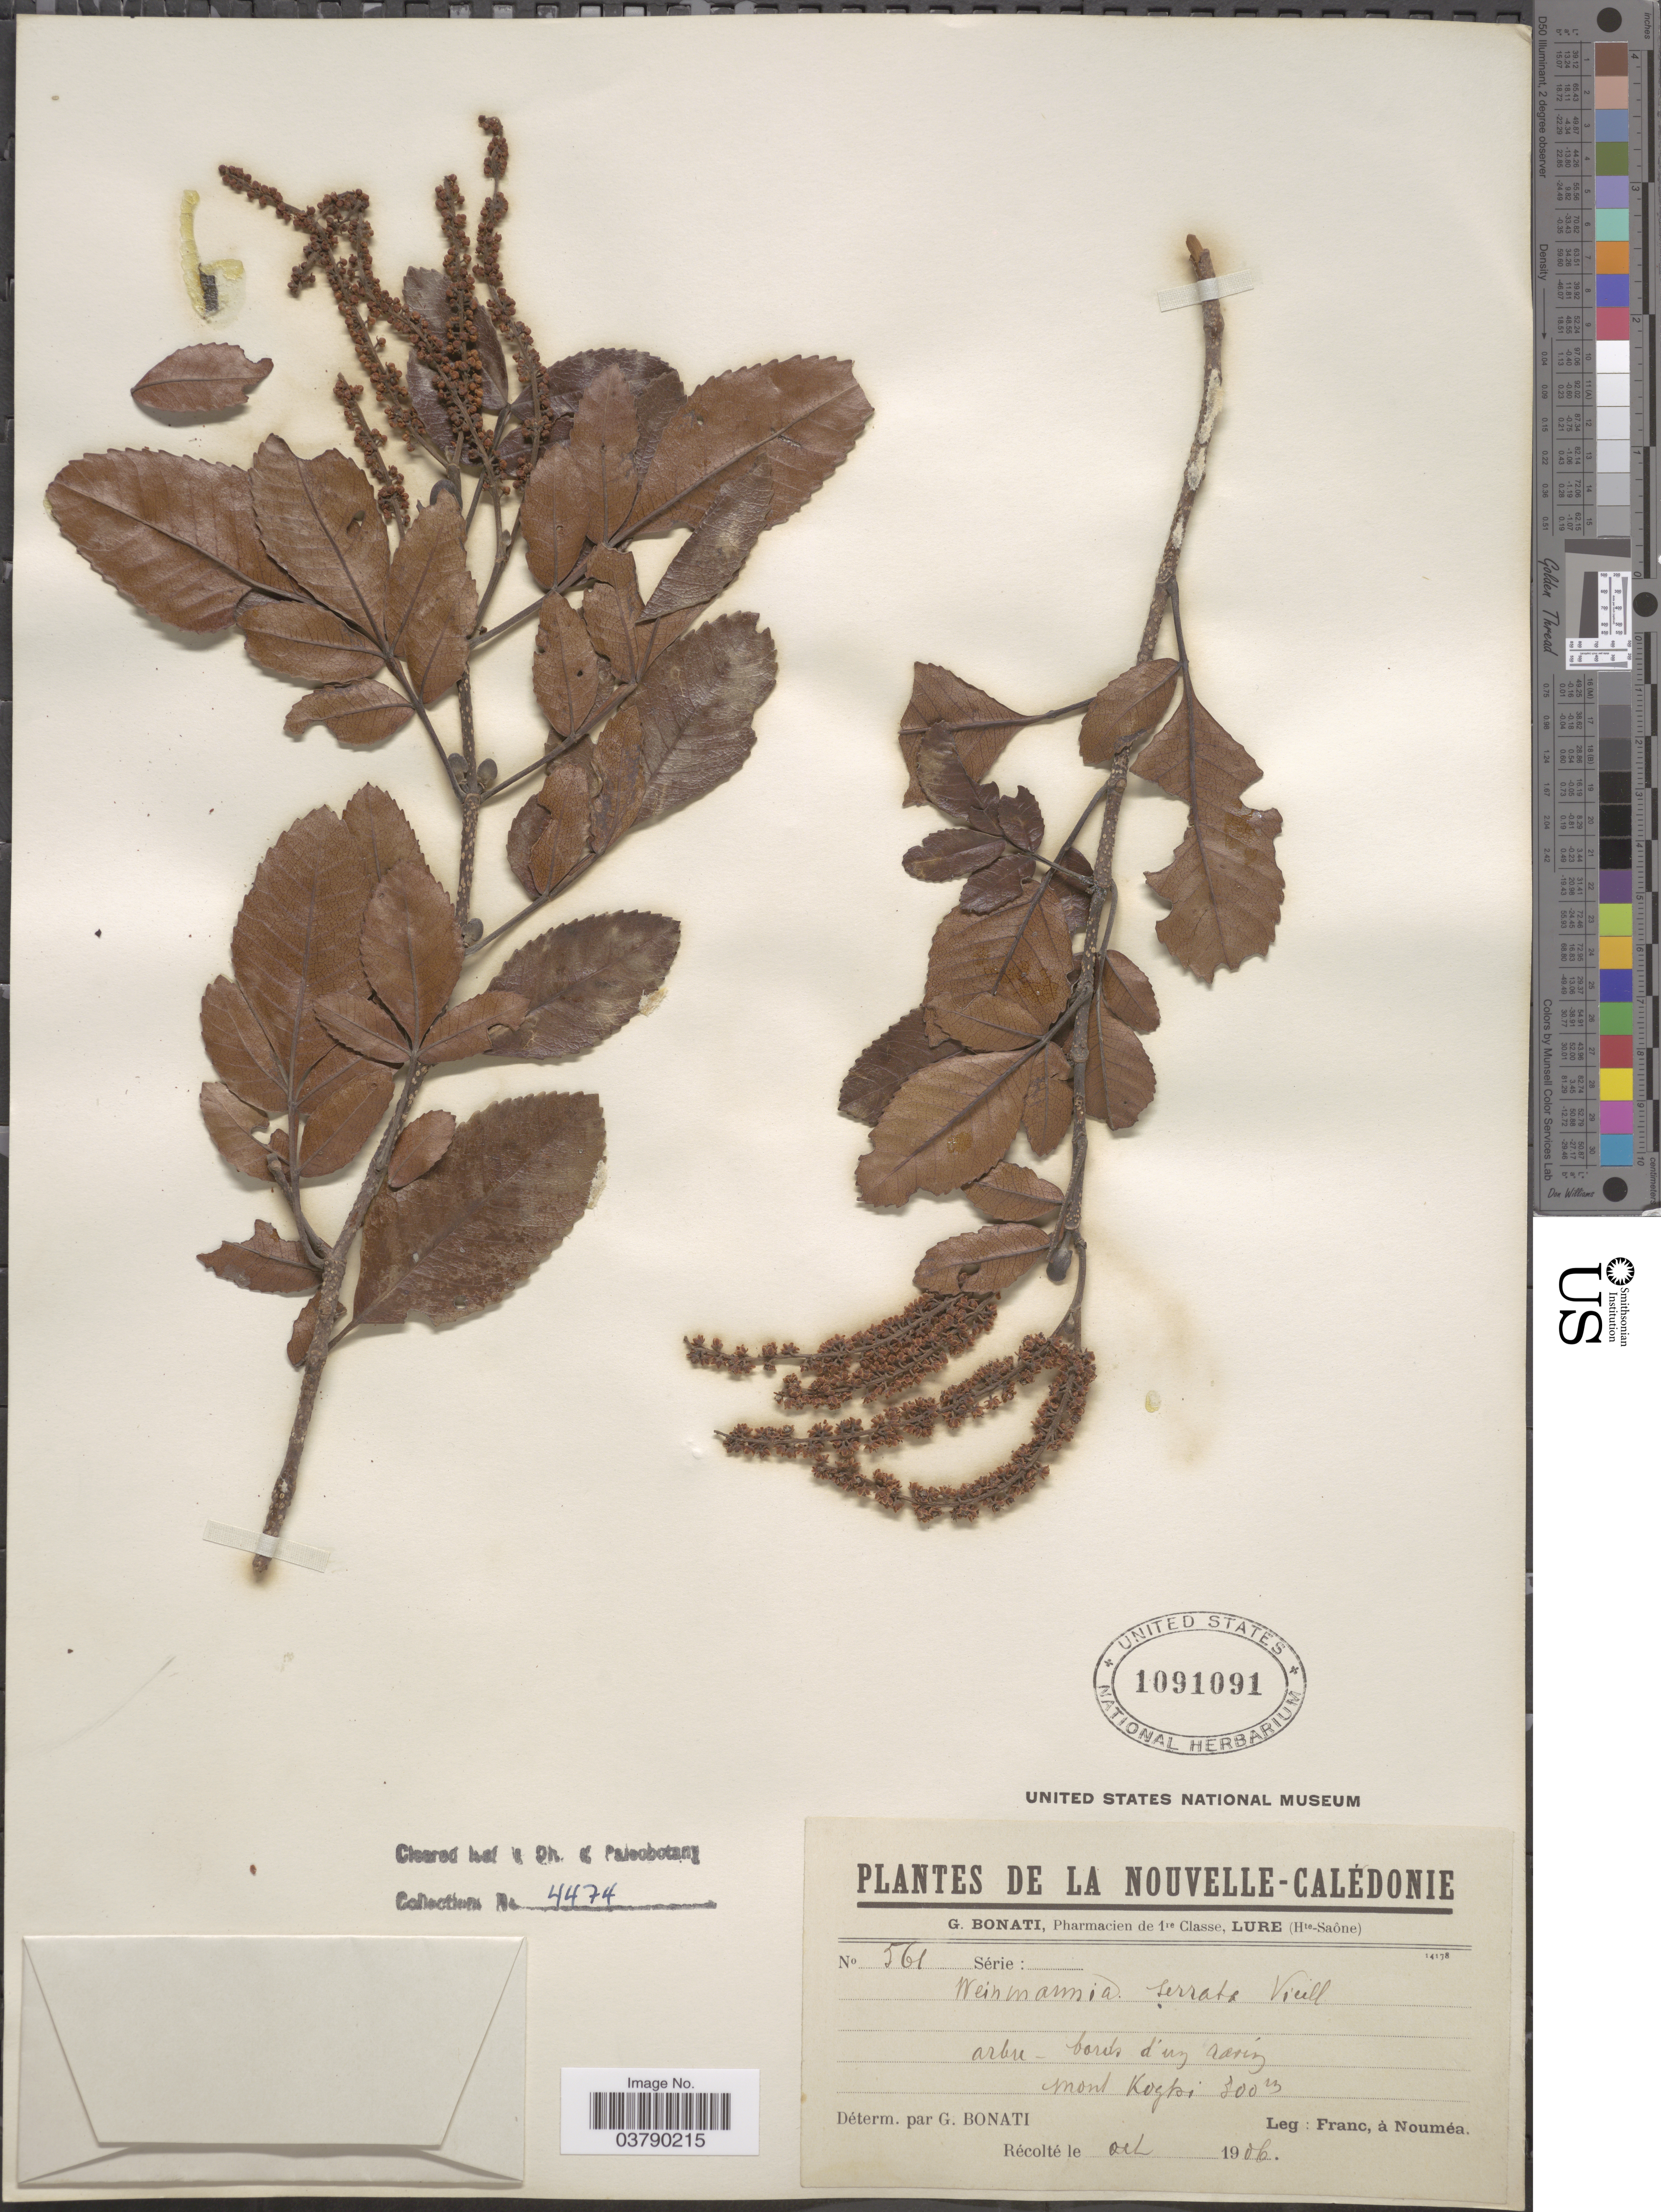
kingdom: Plantae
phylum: Tracheophyta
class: Magnoliopsida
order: Oxalidales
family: Cunoniaceae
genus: Pterophylla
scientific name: Pterophylla serrata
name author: (Brongn. & Gris) Pillon & H.C. Hopkins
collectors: Franc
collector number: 561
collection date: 1906-10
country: New Caledonia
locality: Nouvelle-Calédonie. Arbre - bords d'un ravine mont Koghi.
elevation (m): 300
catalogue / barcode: US 1091091